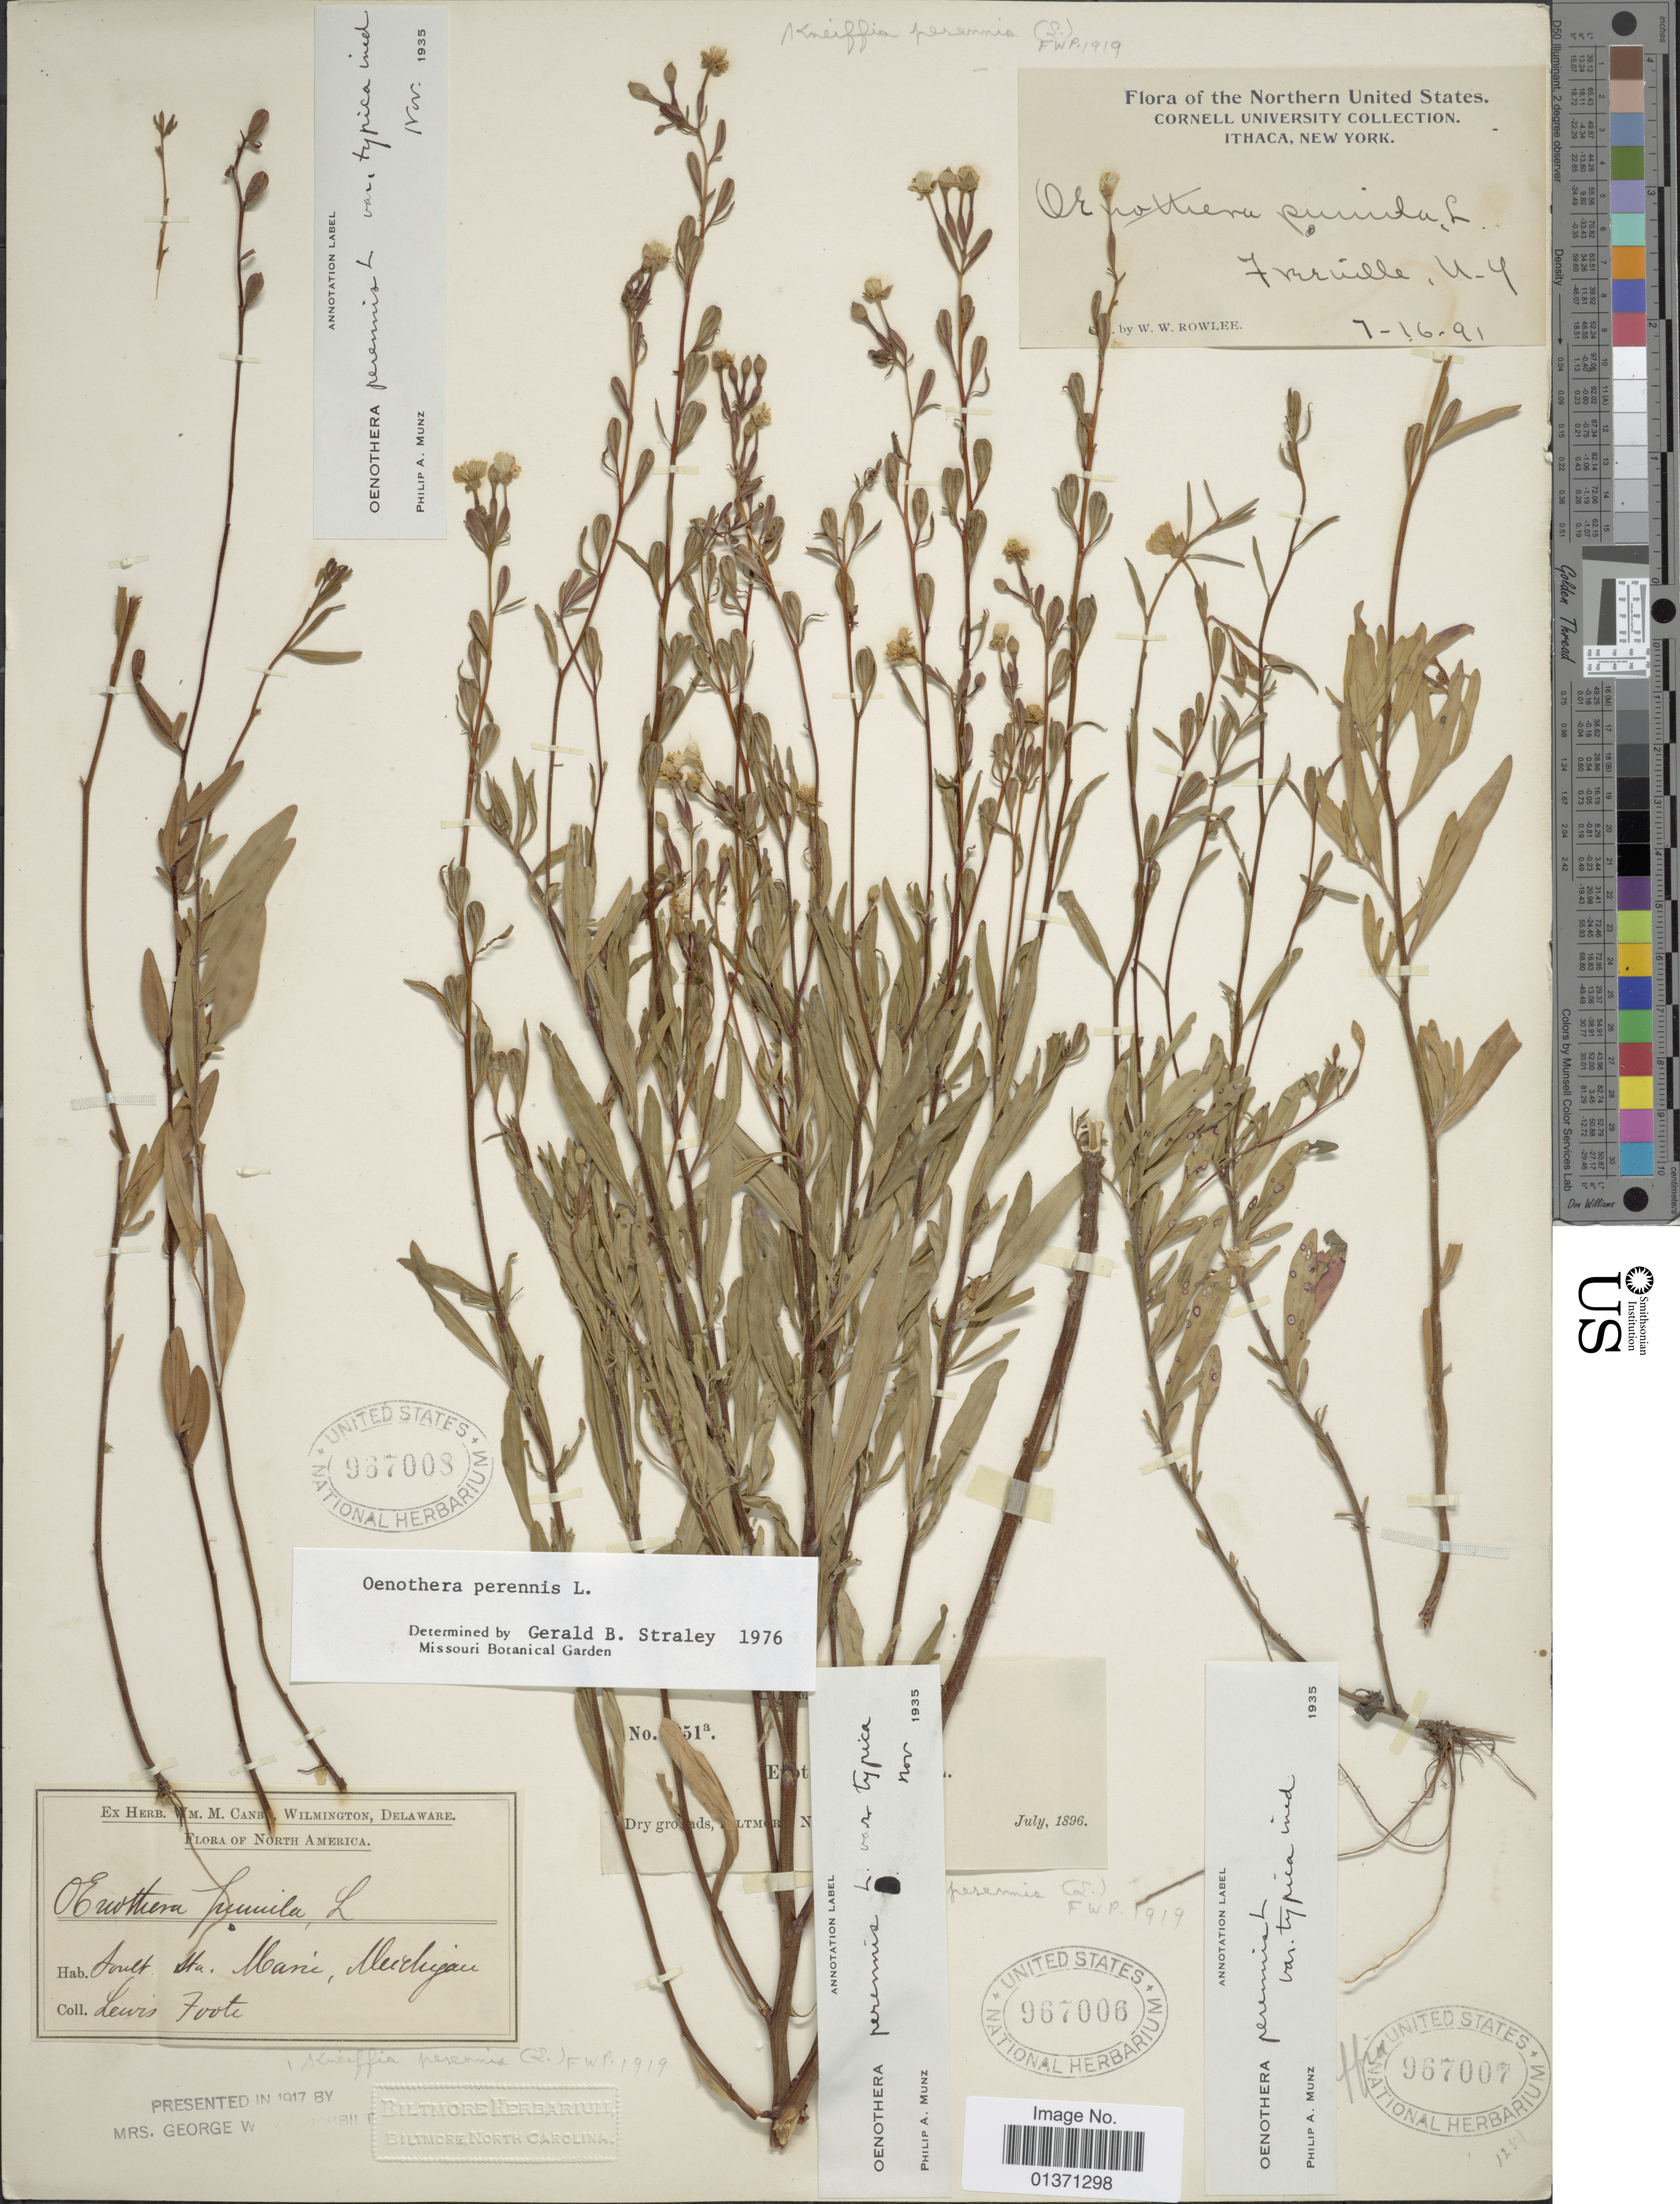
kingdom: Plantae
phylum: Tracheophyta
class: Magnoliopsida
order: Myrtales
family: Onagraceae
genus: Oenothera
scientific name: Oenothera perennis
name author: L.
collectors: W. W. Rowlee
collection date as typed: Transcribed d/m/y: 16/7/91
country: United States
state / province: New York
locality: Ithaca, Freeville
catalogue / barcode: US 967007-3